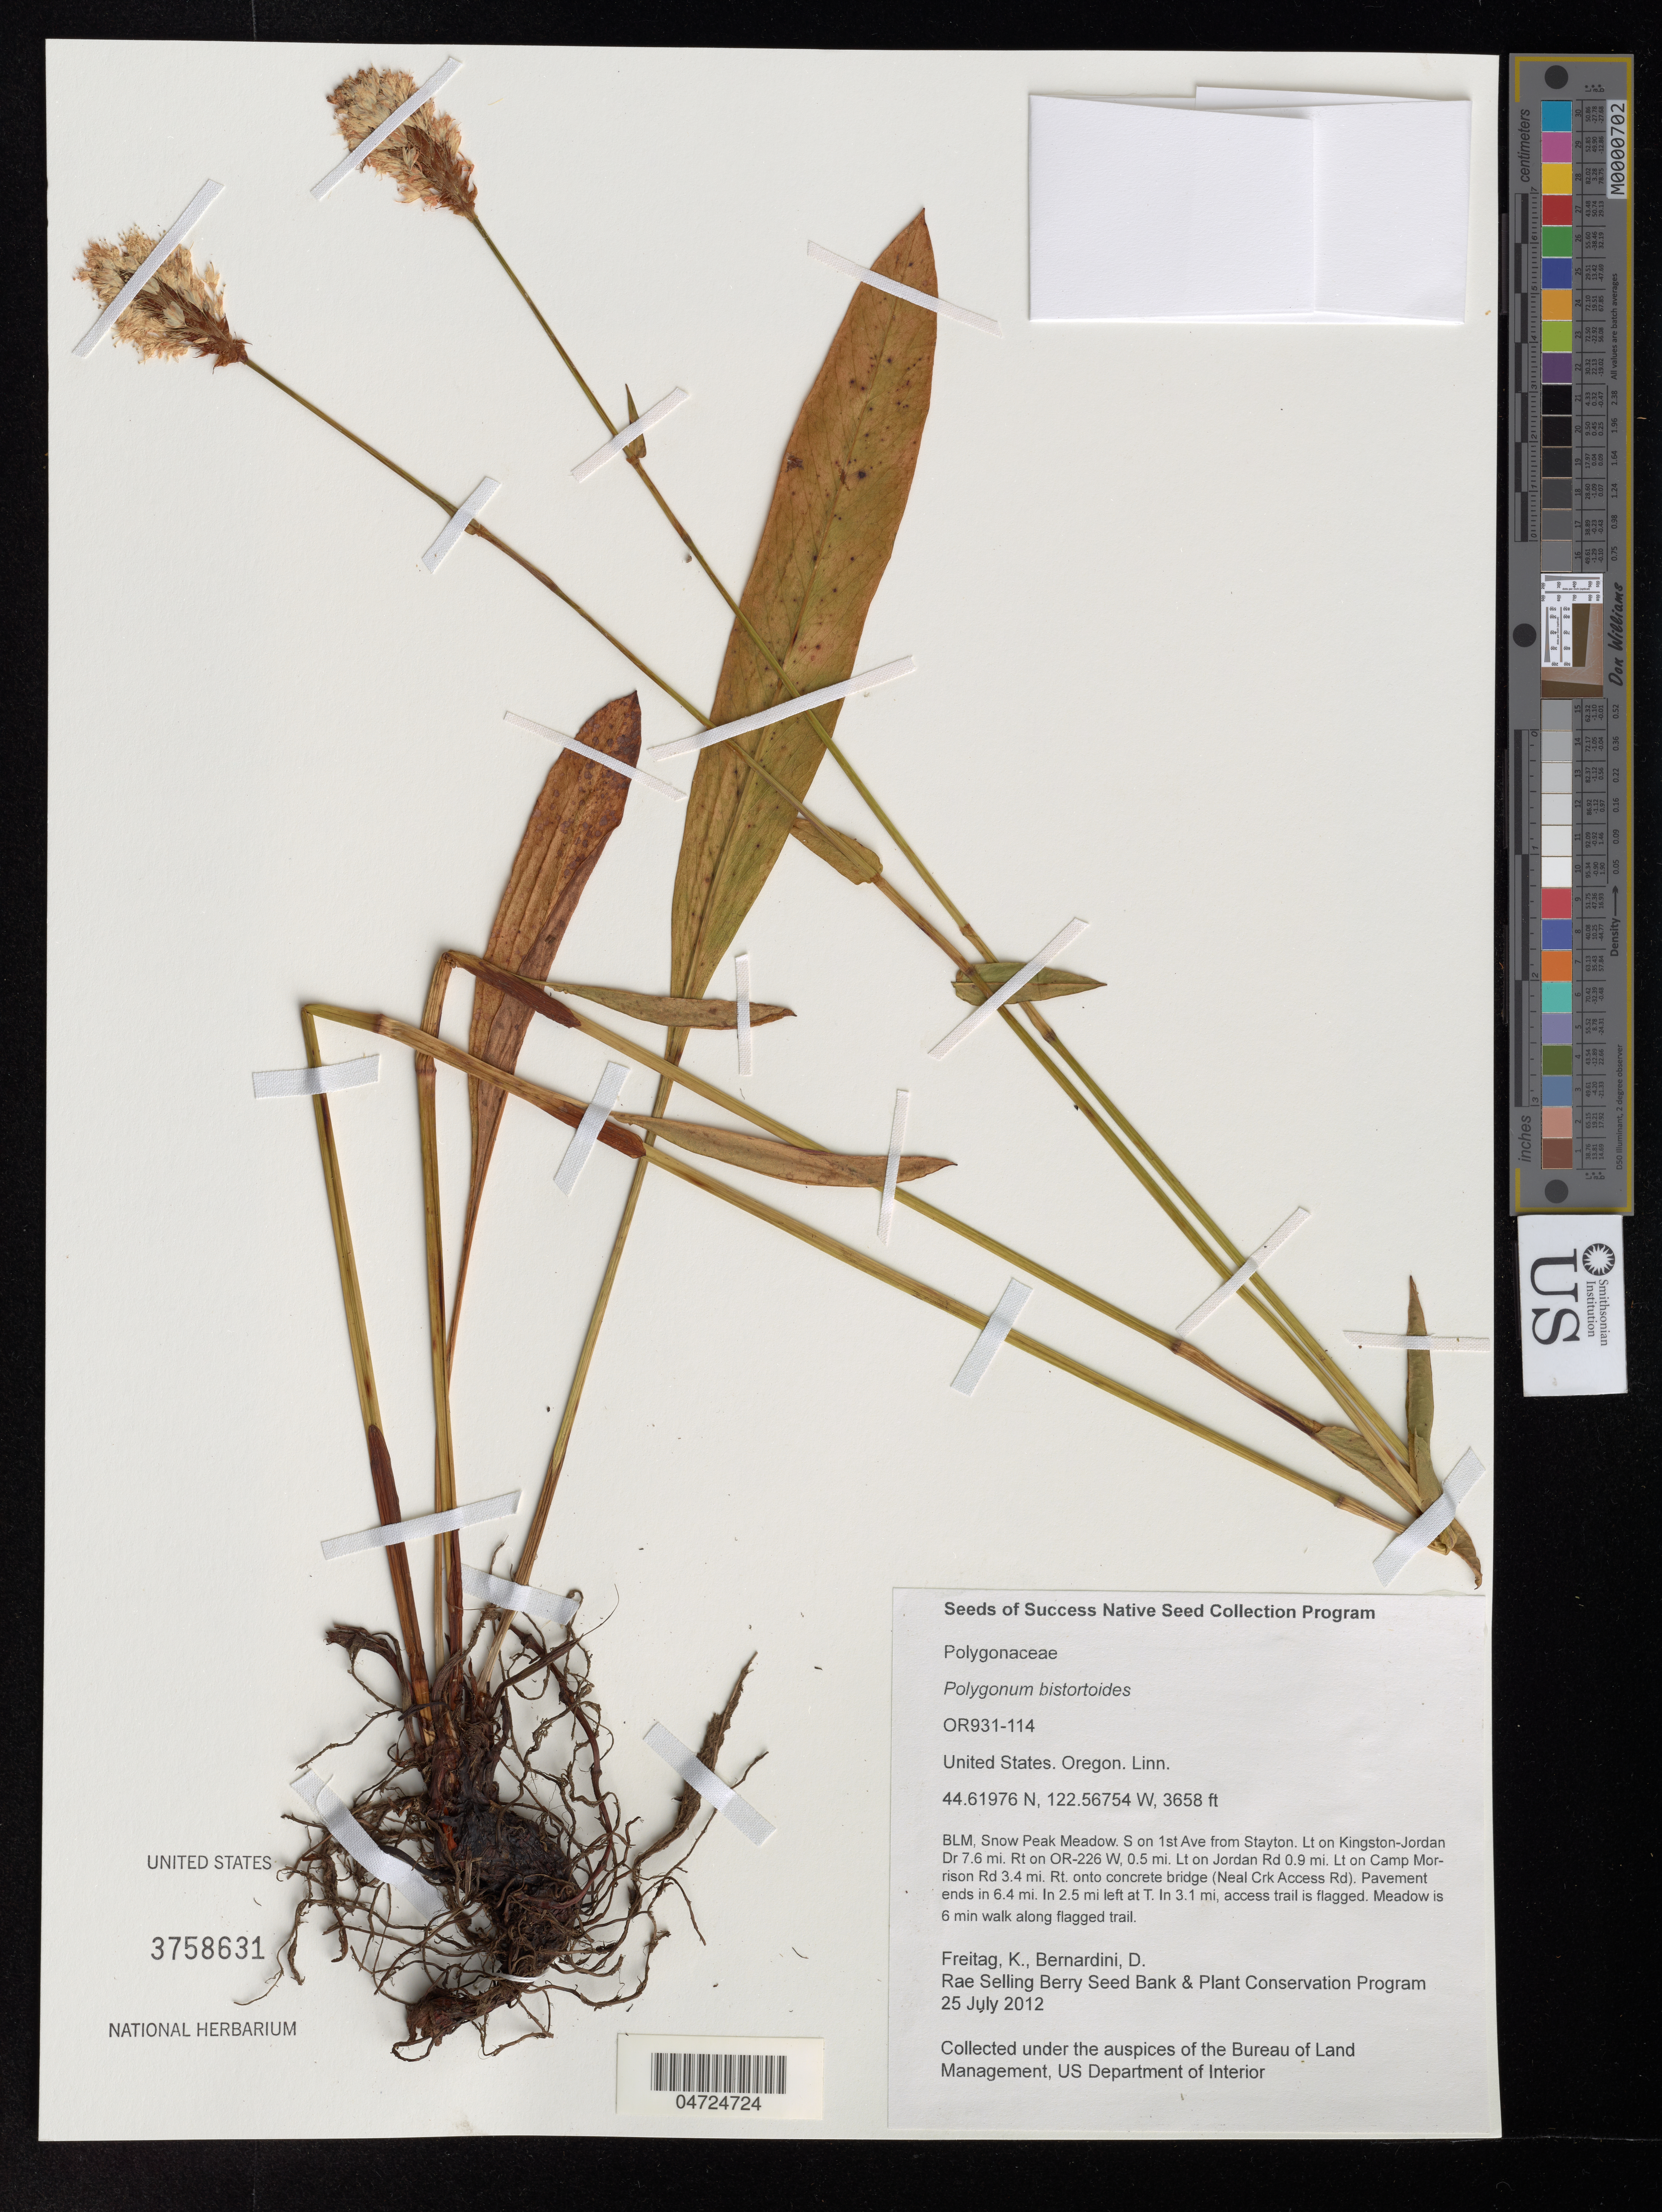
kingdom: Plantae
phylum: Tracheophyta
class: Magnoliopsida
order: Caryophyllales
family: Polygonaceae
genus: Polygonum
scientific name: Polygonum bistortoides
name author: Pursh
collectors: K. Freitag & D. Bernardini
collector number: OR931-114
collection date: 2012-07-25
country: United States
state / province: Oregon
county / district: Linn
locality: Linn. BLM, Snow Peak Meadow. S on 1st Ave from Stayton. Lt on Kingston-Jordan Dr 7.6 mi. Rt on OR-226 W, 0.5 mi. Lt on Jordan Rd 0.9 mi. Lt on Camp Morrison Rd 3.4 mi. Rt. onto concrete bridge (Neal Crk Access Rd). Pavement ends in 6.4 mi. In 2.5 mi left at T. In 3.1 mi, access trail is flagged. Meadow is 6 min walk along flagged trail.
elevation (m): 1115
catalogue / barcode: US 3758631